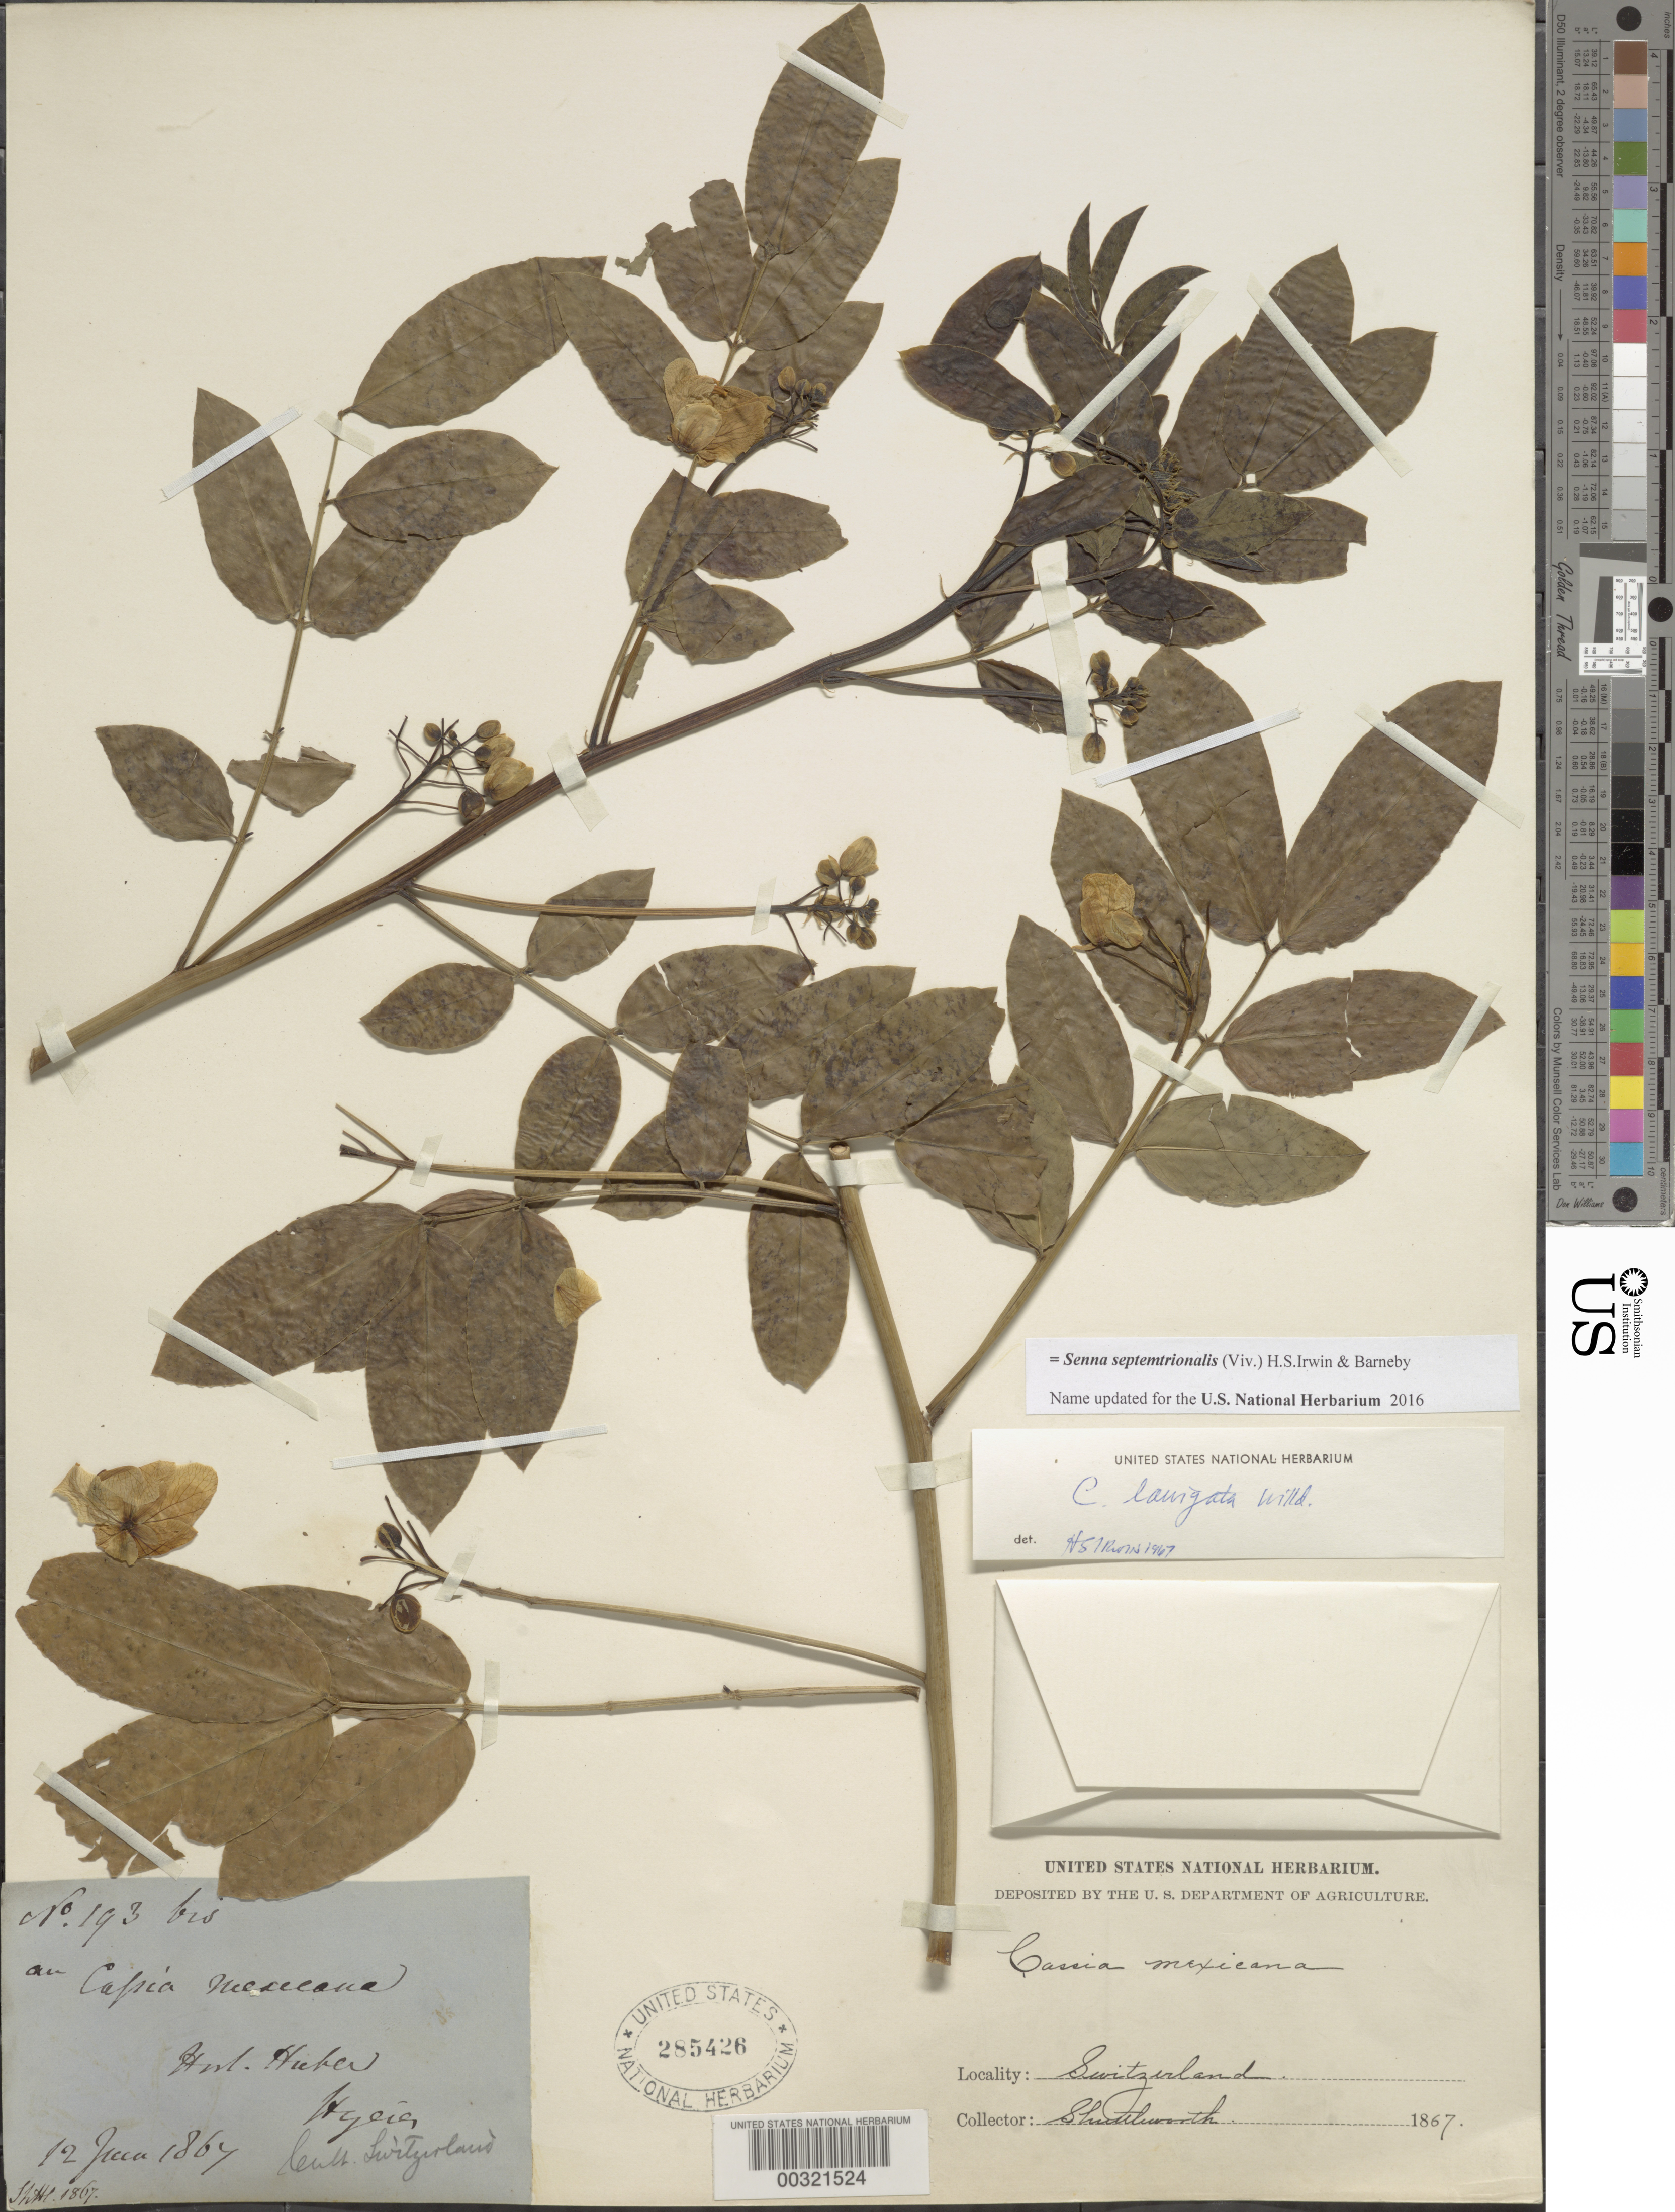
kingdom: Plantae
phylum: Tracheophyta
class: Magnoliopsida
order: Fabales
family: Fabaceae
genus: Senna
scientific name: Senna septemtrionalis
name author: (Viv.) H.S. Irwin & Barneby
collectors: Ex herb. Schimper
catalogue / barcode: US 285426